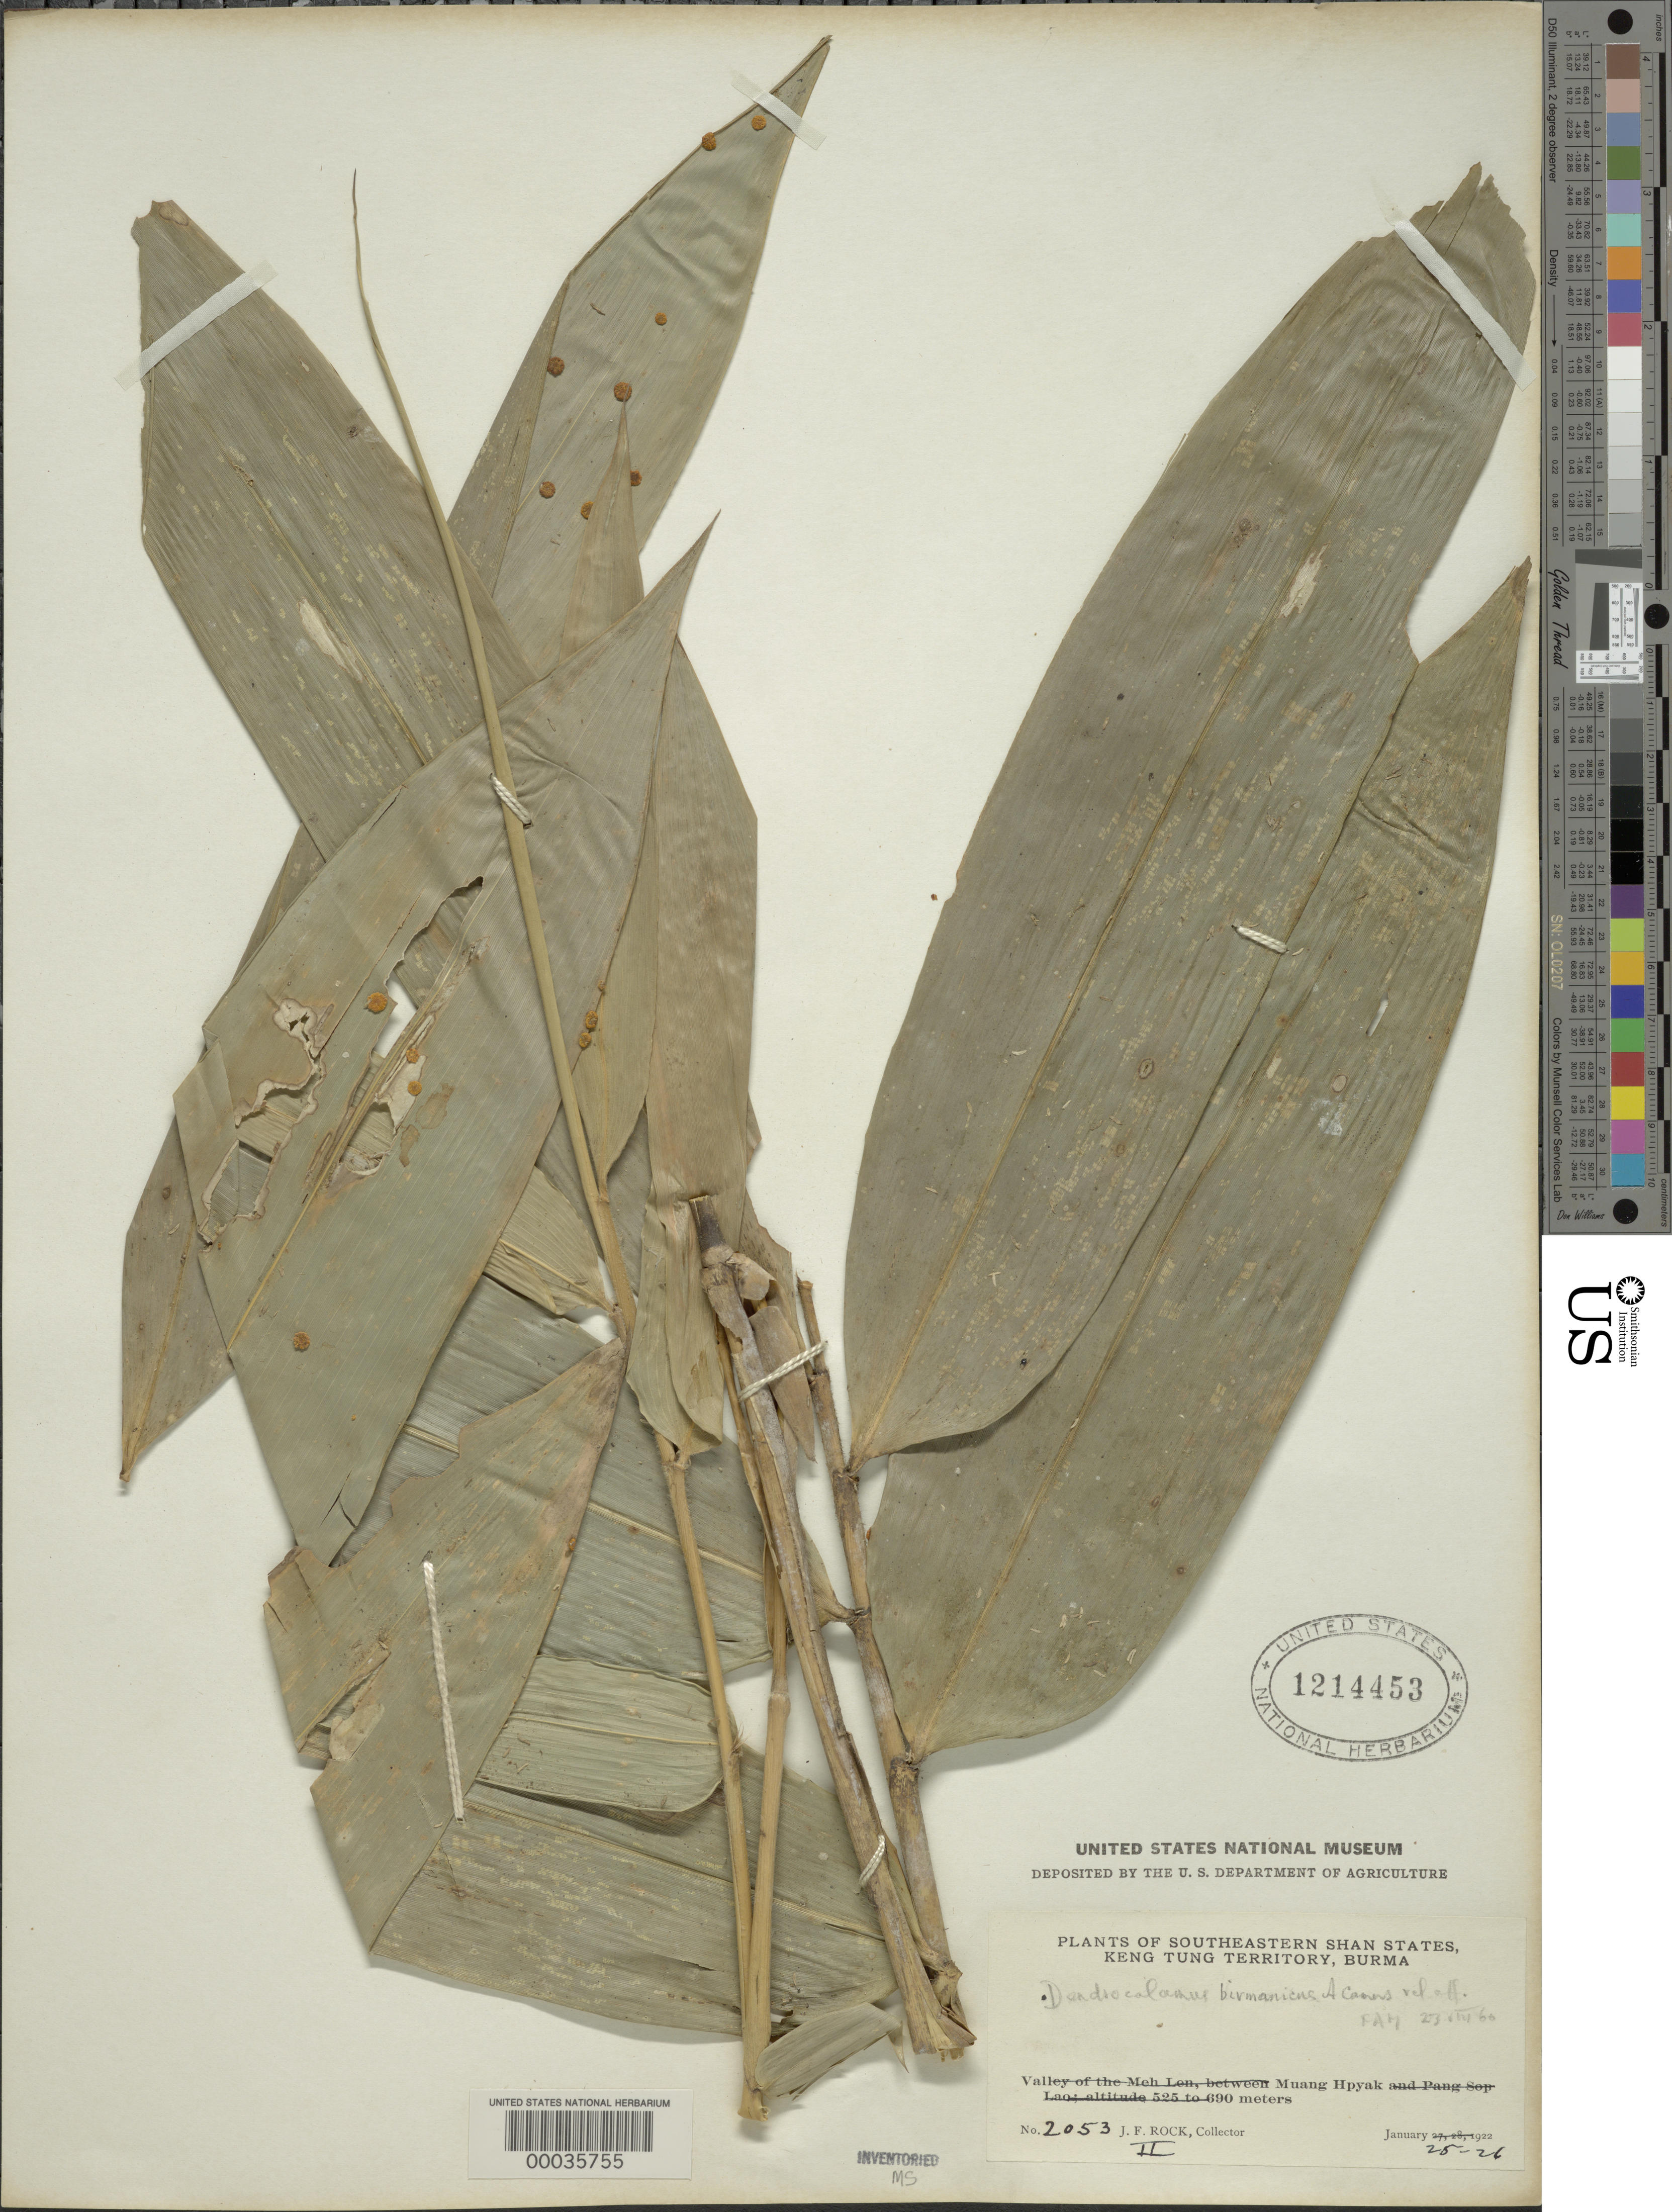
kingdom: Plantae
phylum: Tracheophyta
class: Liliopsida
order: Poales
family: Poaceae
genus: Dendrocalamus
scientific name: Dendrocalamus birmanicus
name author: A. Camus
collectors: J. F. Rock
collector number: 2053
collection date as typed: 25 Jan 1922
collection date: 1922-01-25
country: Myanmar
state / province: Shan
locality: Keng Tung, Muang Len, Pang Kha Luang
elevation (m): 525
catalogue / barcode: US 1214453